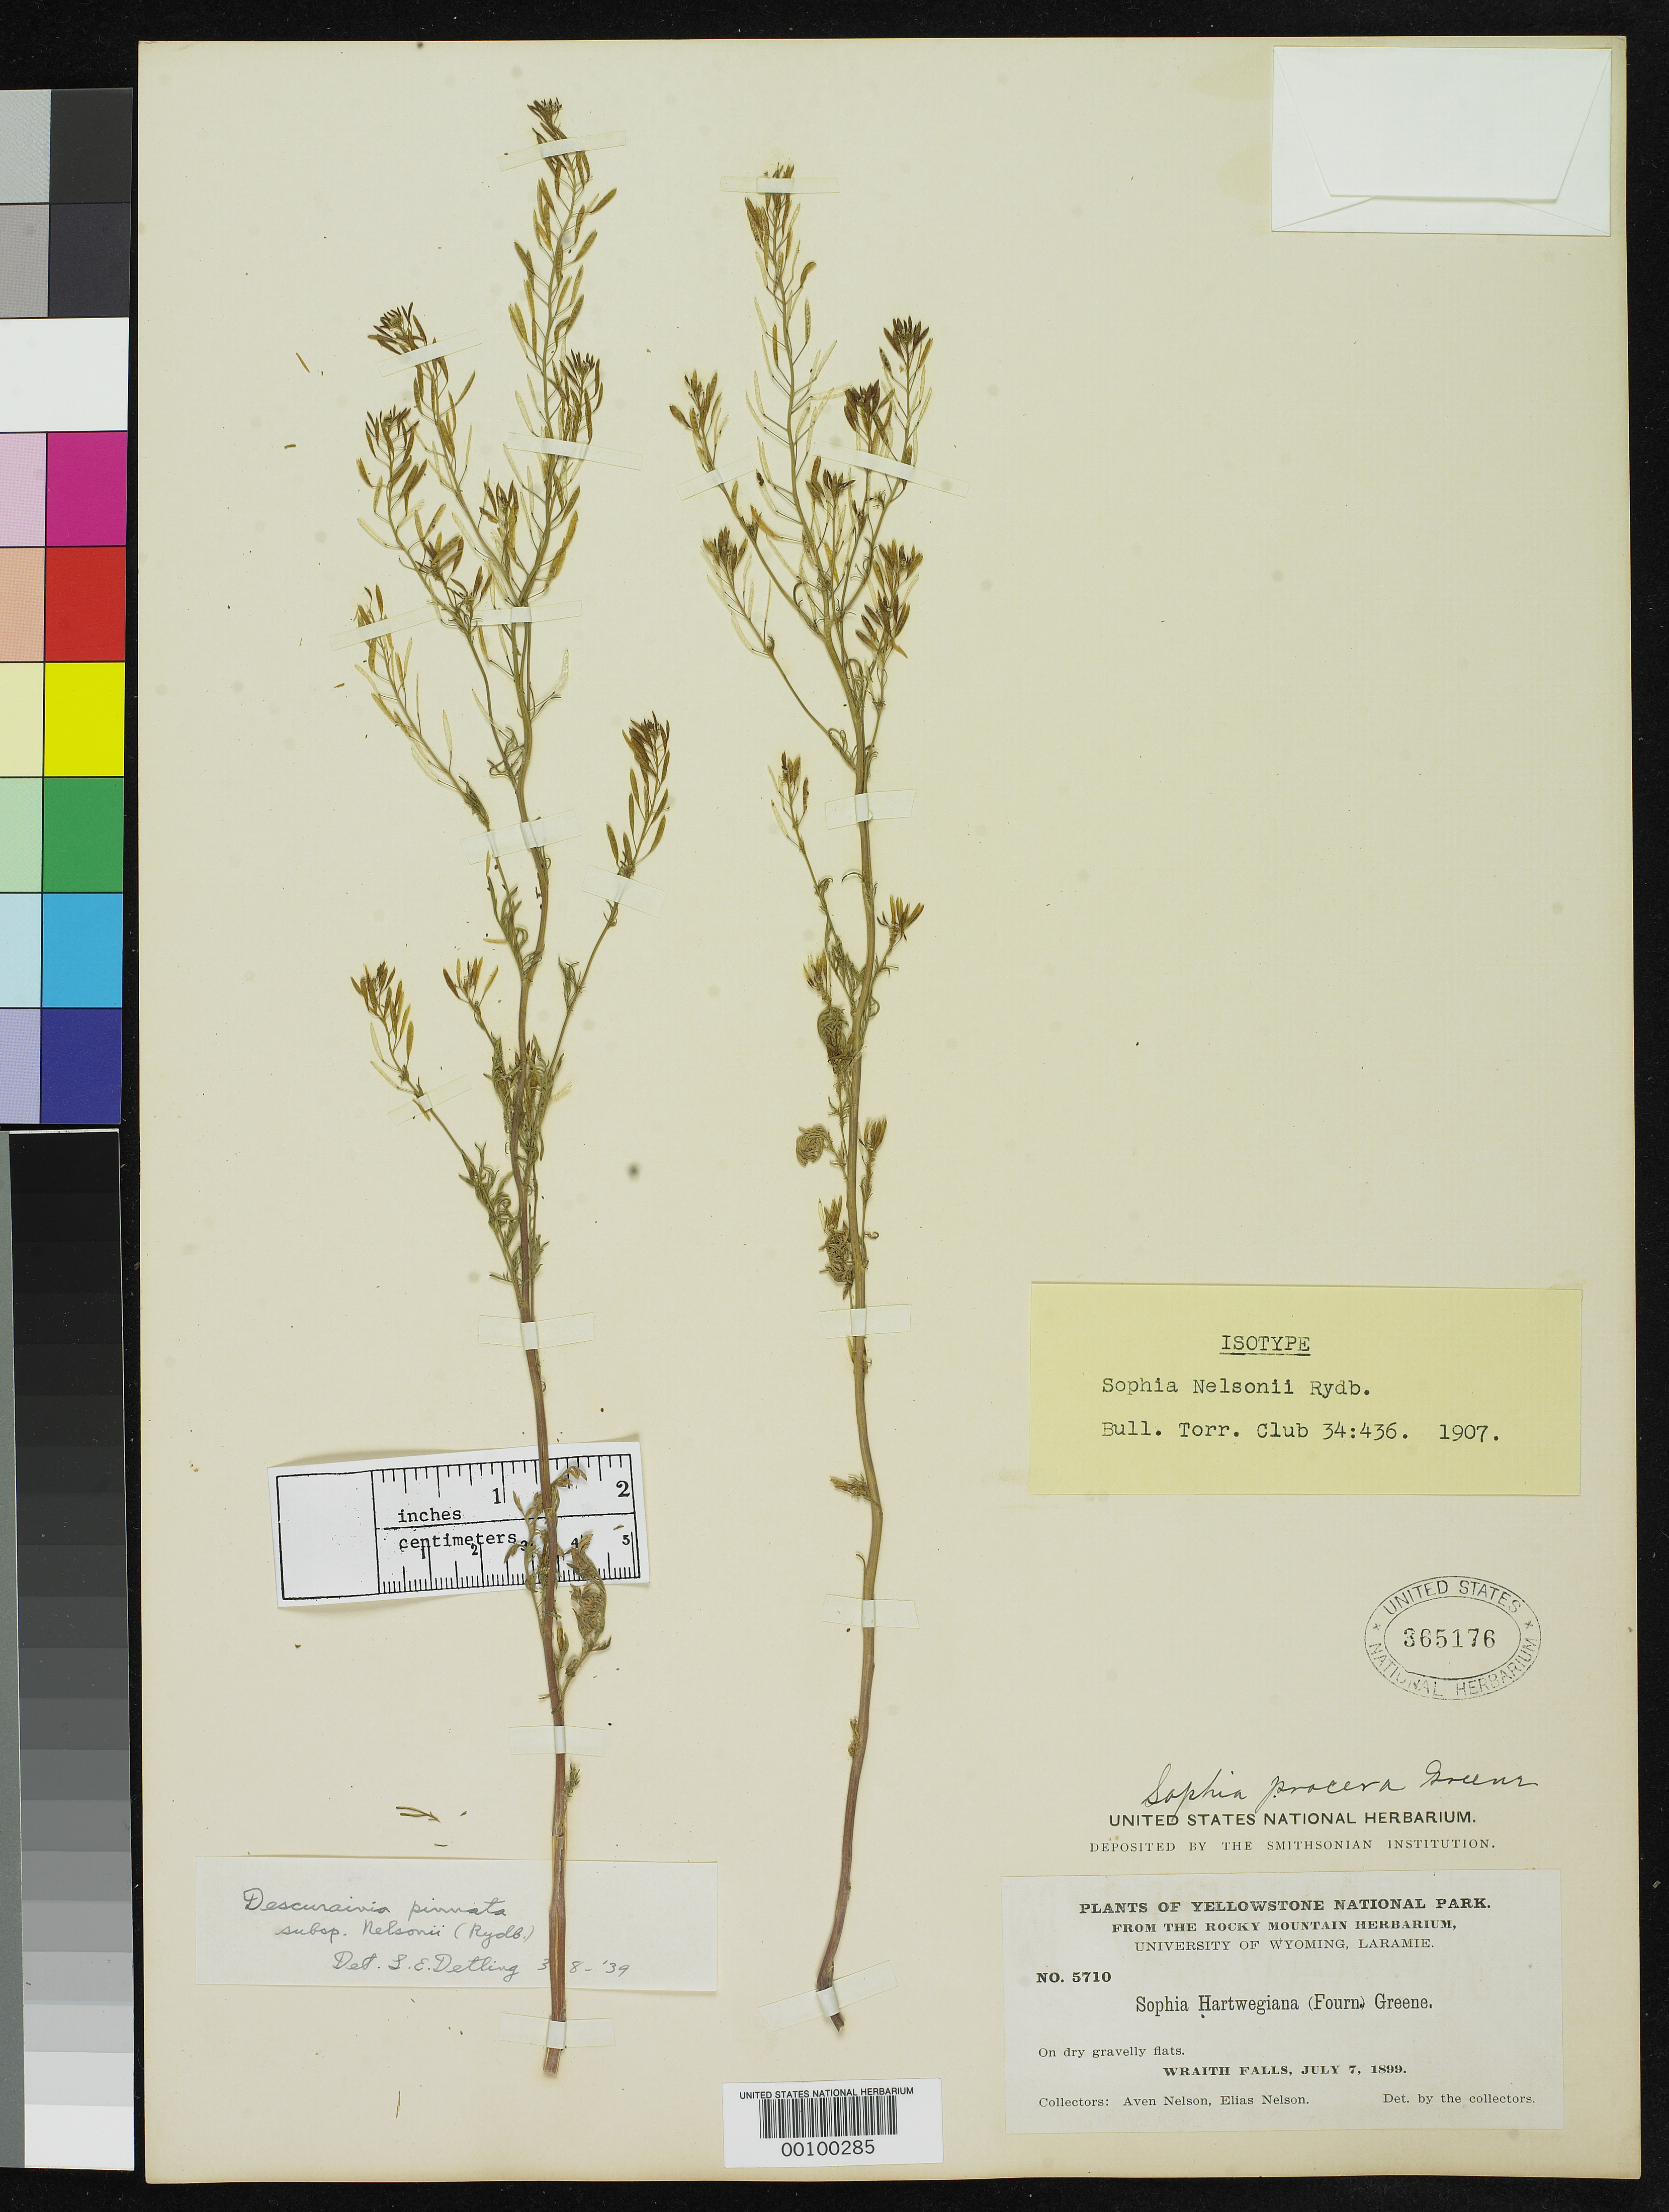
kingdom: Plantae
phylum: Tracheophyta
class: Magnoliopsida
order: Brassicales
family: Brassicaceae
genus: Sophia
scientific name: Sophia nelsonii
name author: Rydb.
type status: Isotype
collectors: A. Nelson & E. Nelson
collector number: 5710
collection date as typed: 07 Jul 1899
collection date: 1899-07-07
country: United States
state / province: Wyoming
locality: Wraith Falls.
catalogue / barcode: US 365176